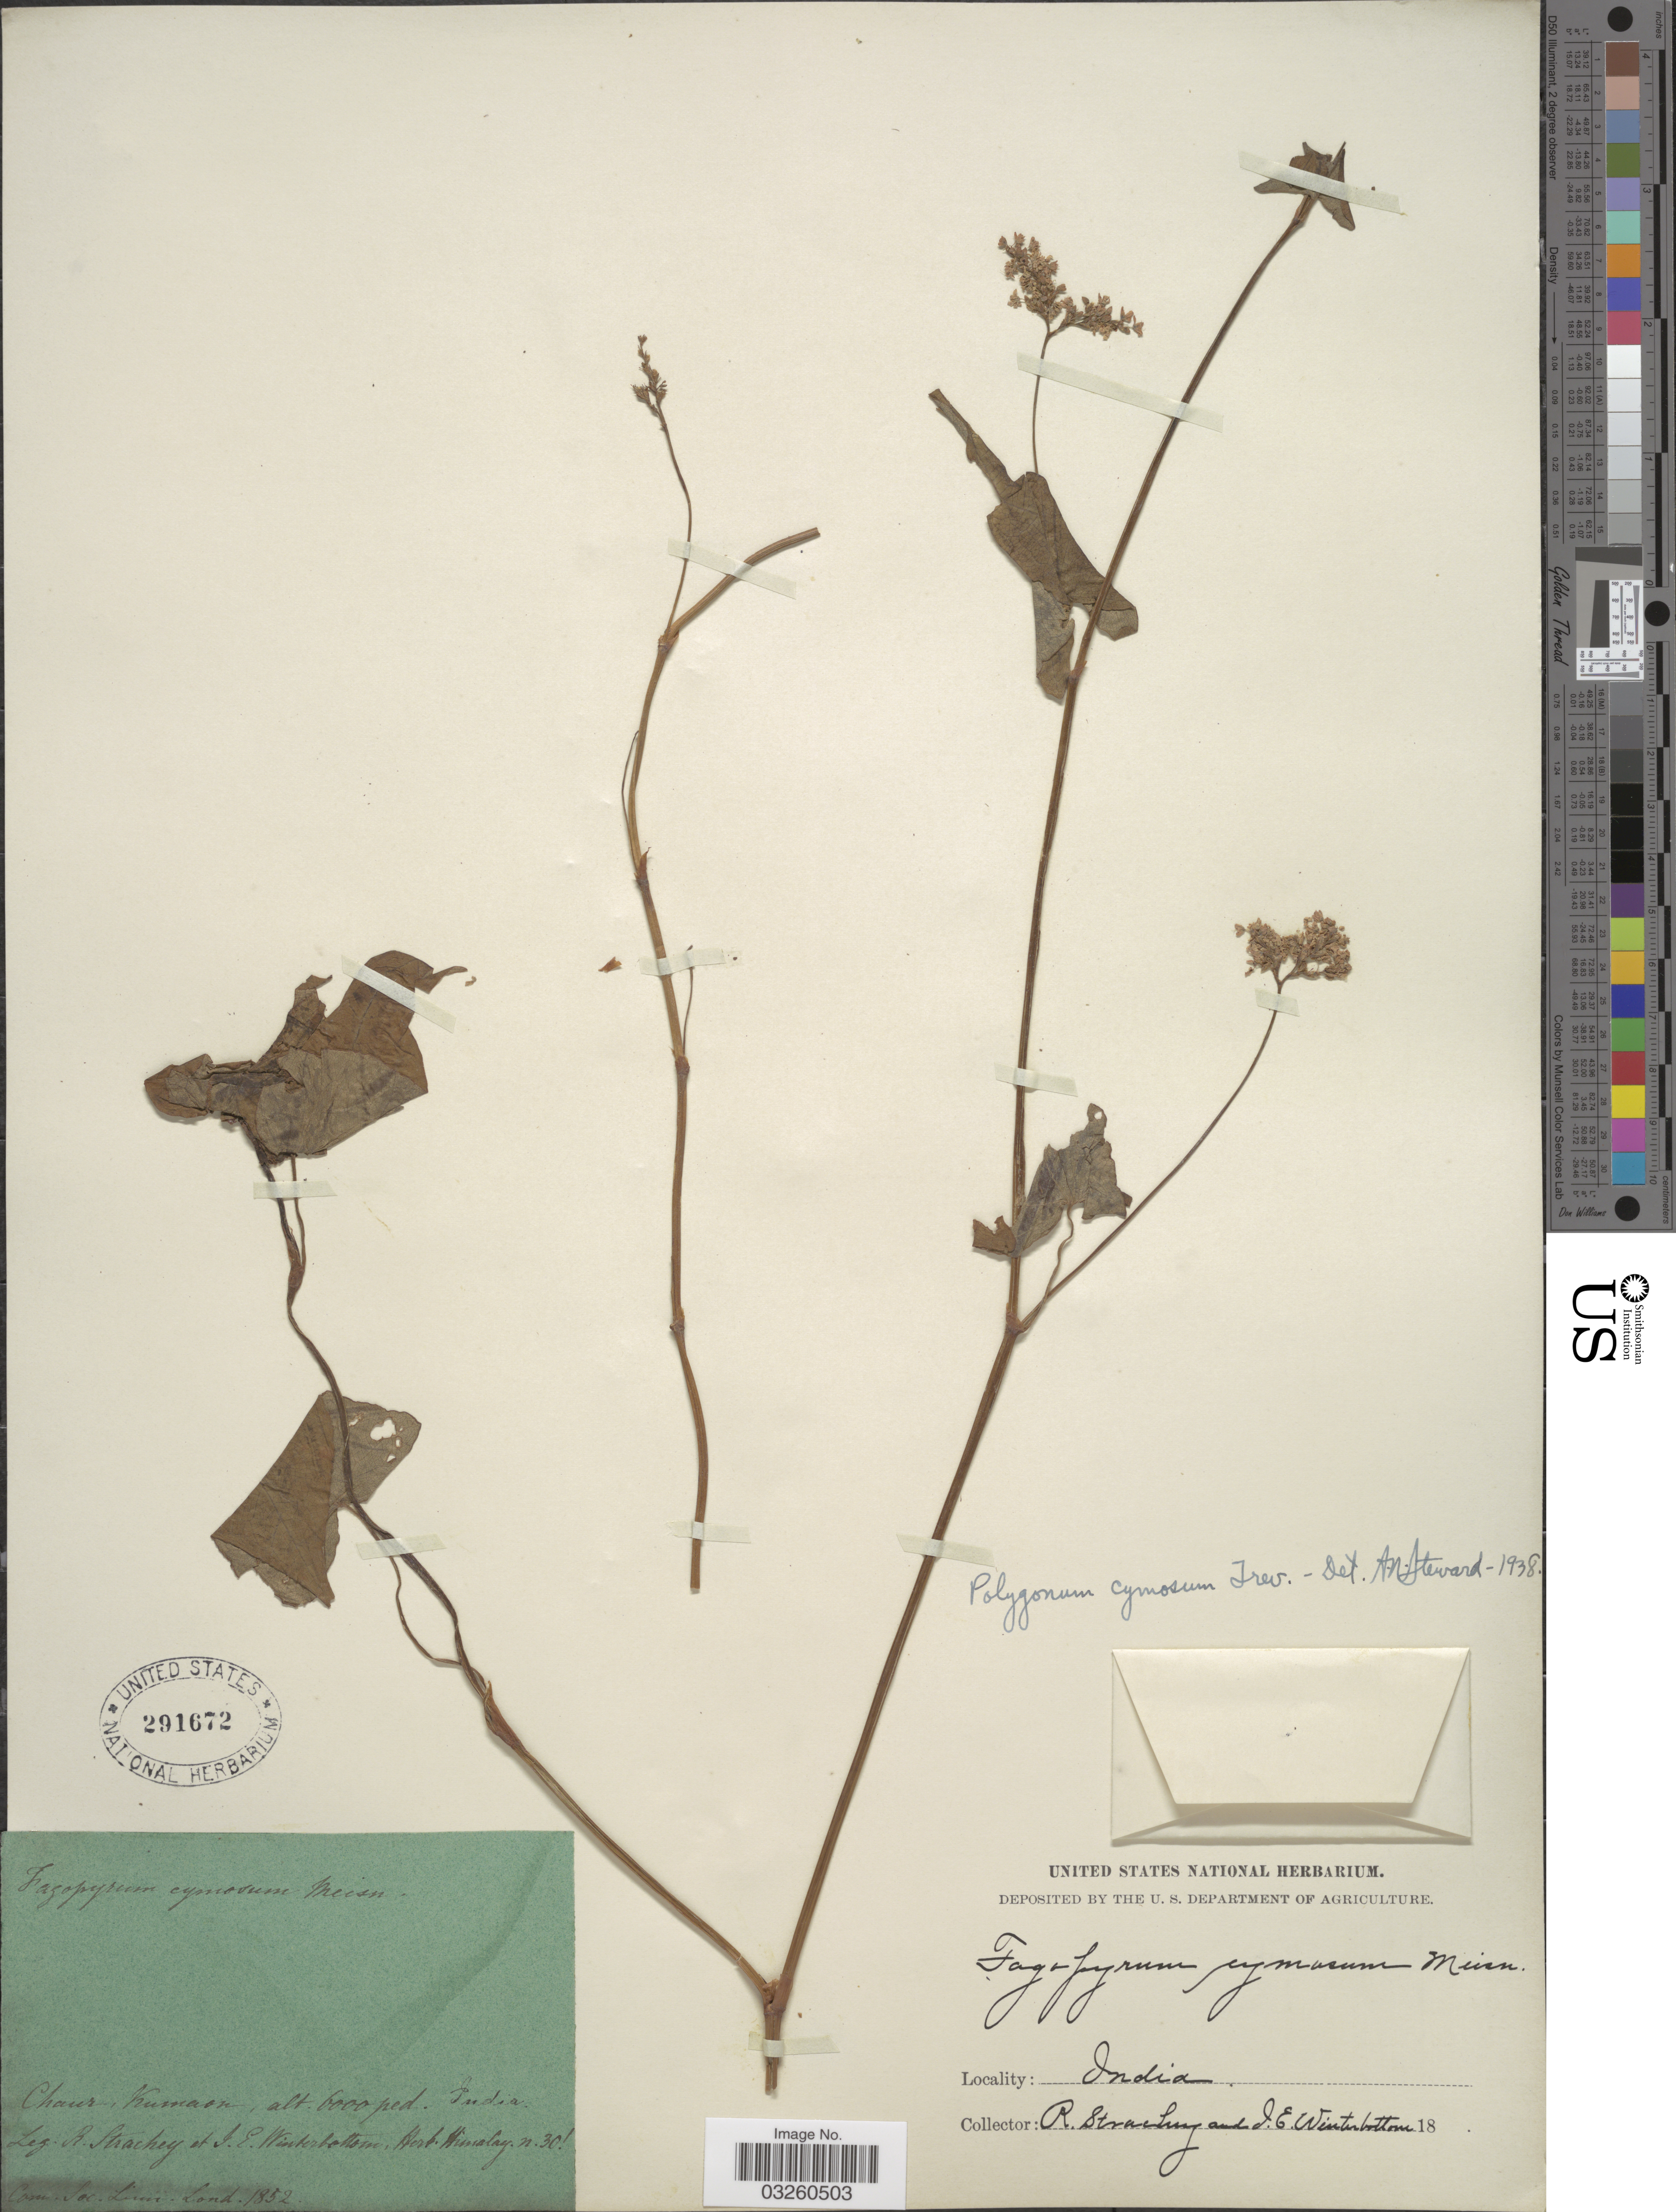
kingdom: Plantae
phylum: Tracheophyta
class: Magnoliopsida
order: Caryophyllales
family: Polygonaceae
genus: Fagopyrum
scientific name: Fagopyrum cymosum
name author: (Trevir.) Meisn.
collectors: R. Strachey & J. Winterbottom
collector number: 30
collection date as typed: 18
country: India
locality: Chaur, Kumaon.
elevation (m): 1829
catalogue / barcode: US 291672